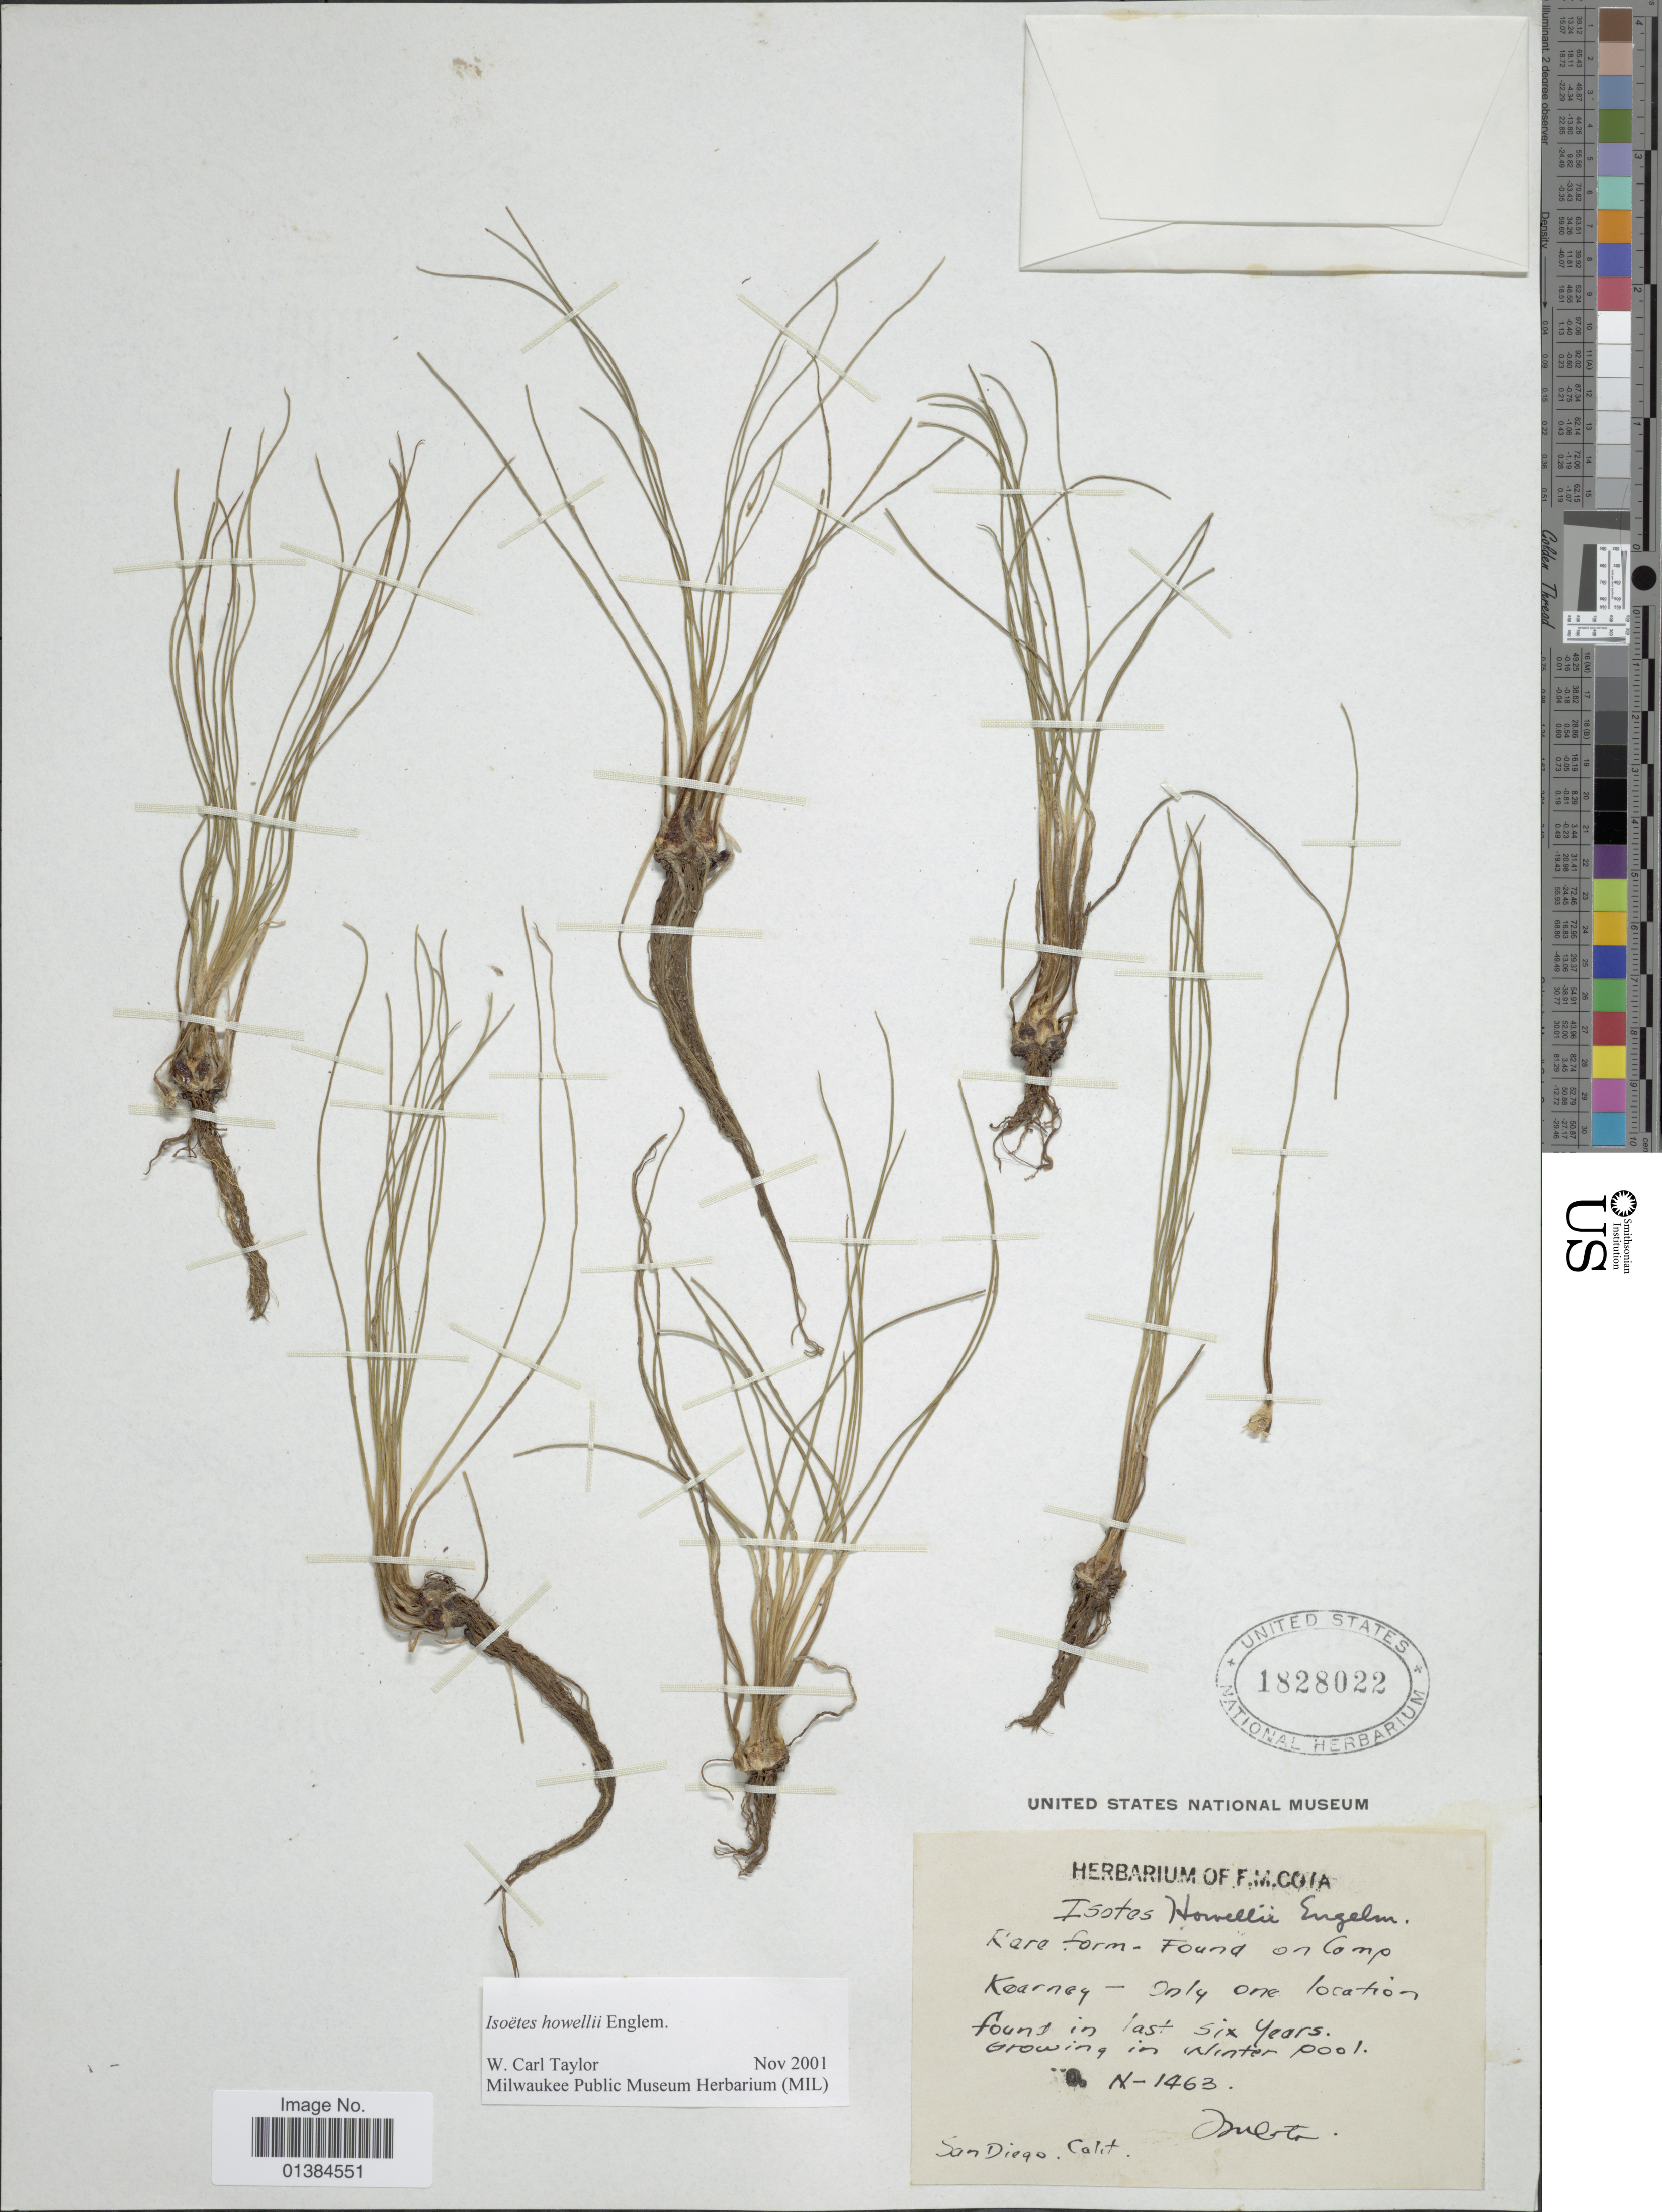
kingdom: Plantae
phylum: Tracheophyta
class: Lycopodiopsida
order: Isoetales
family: Isoetaceae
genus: Isoetes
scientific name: Isoetes howellii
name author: Engelm.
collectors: F. Cota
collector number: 1463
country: United States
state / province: California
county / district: San Diego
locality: Rare form - Found on Camp Kearney, San Diego.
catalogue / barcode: US 1828022